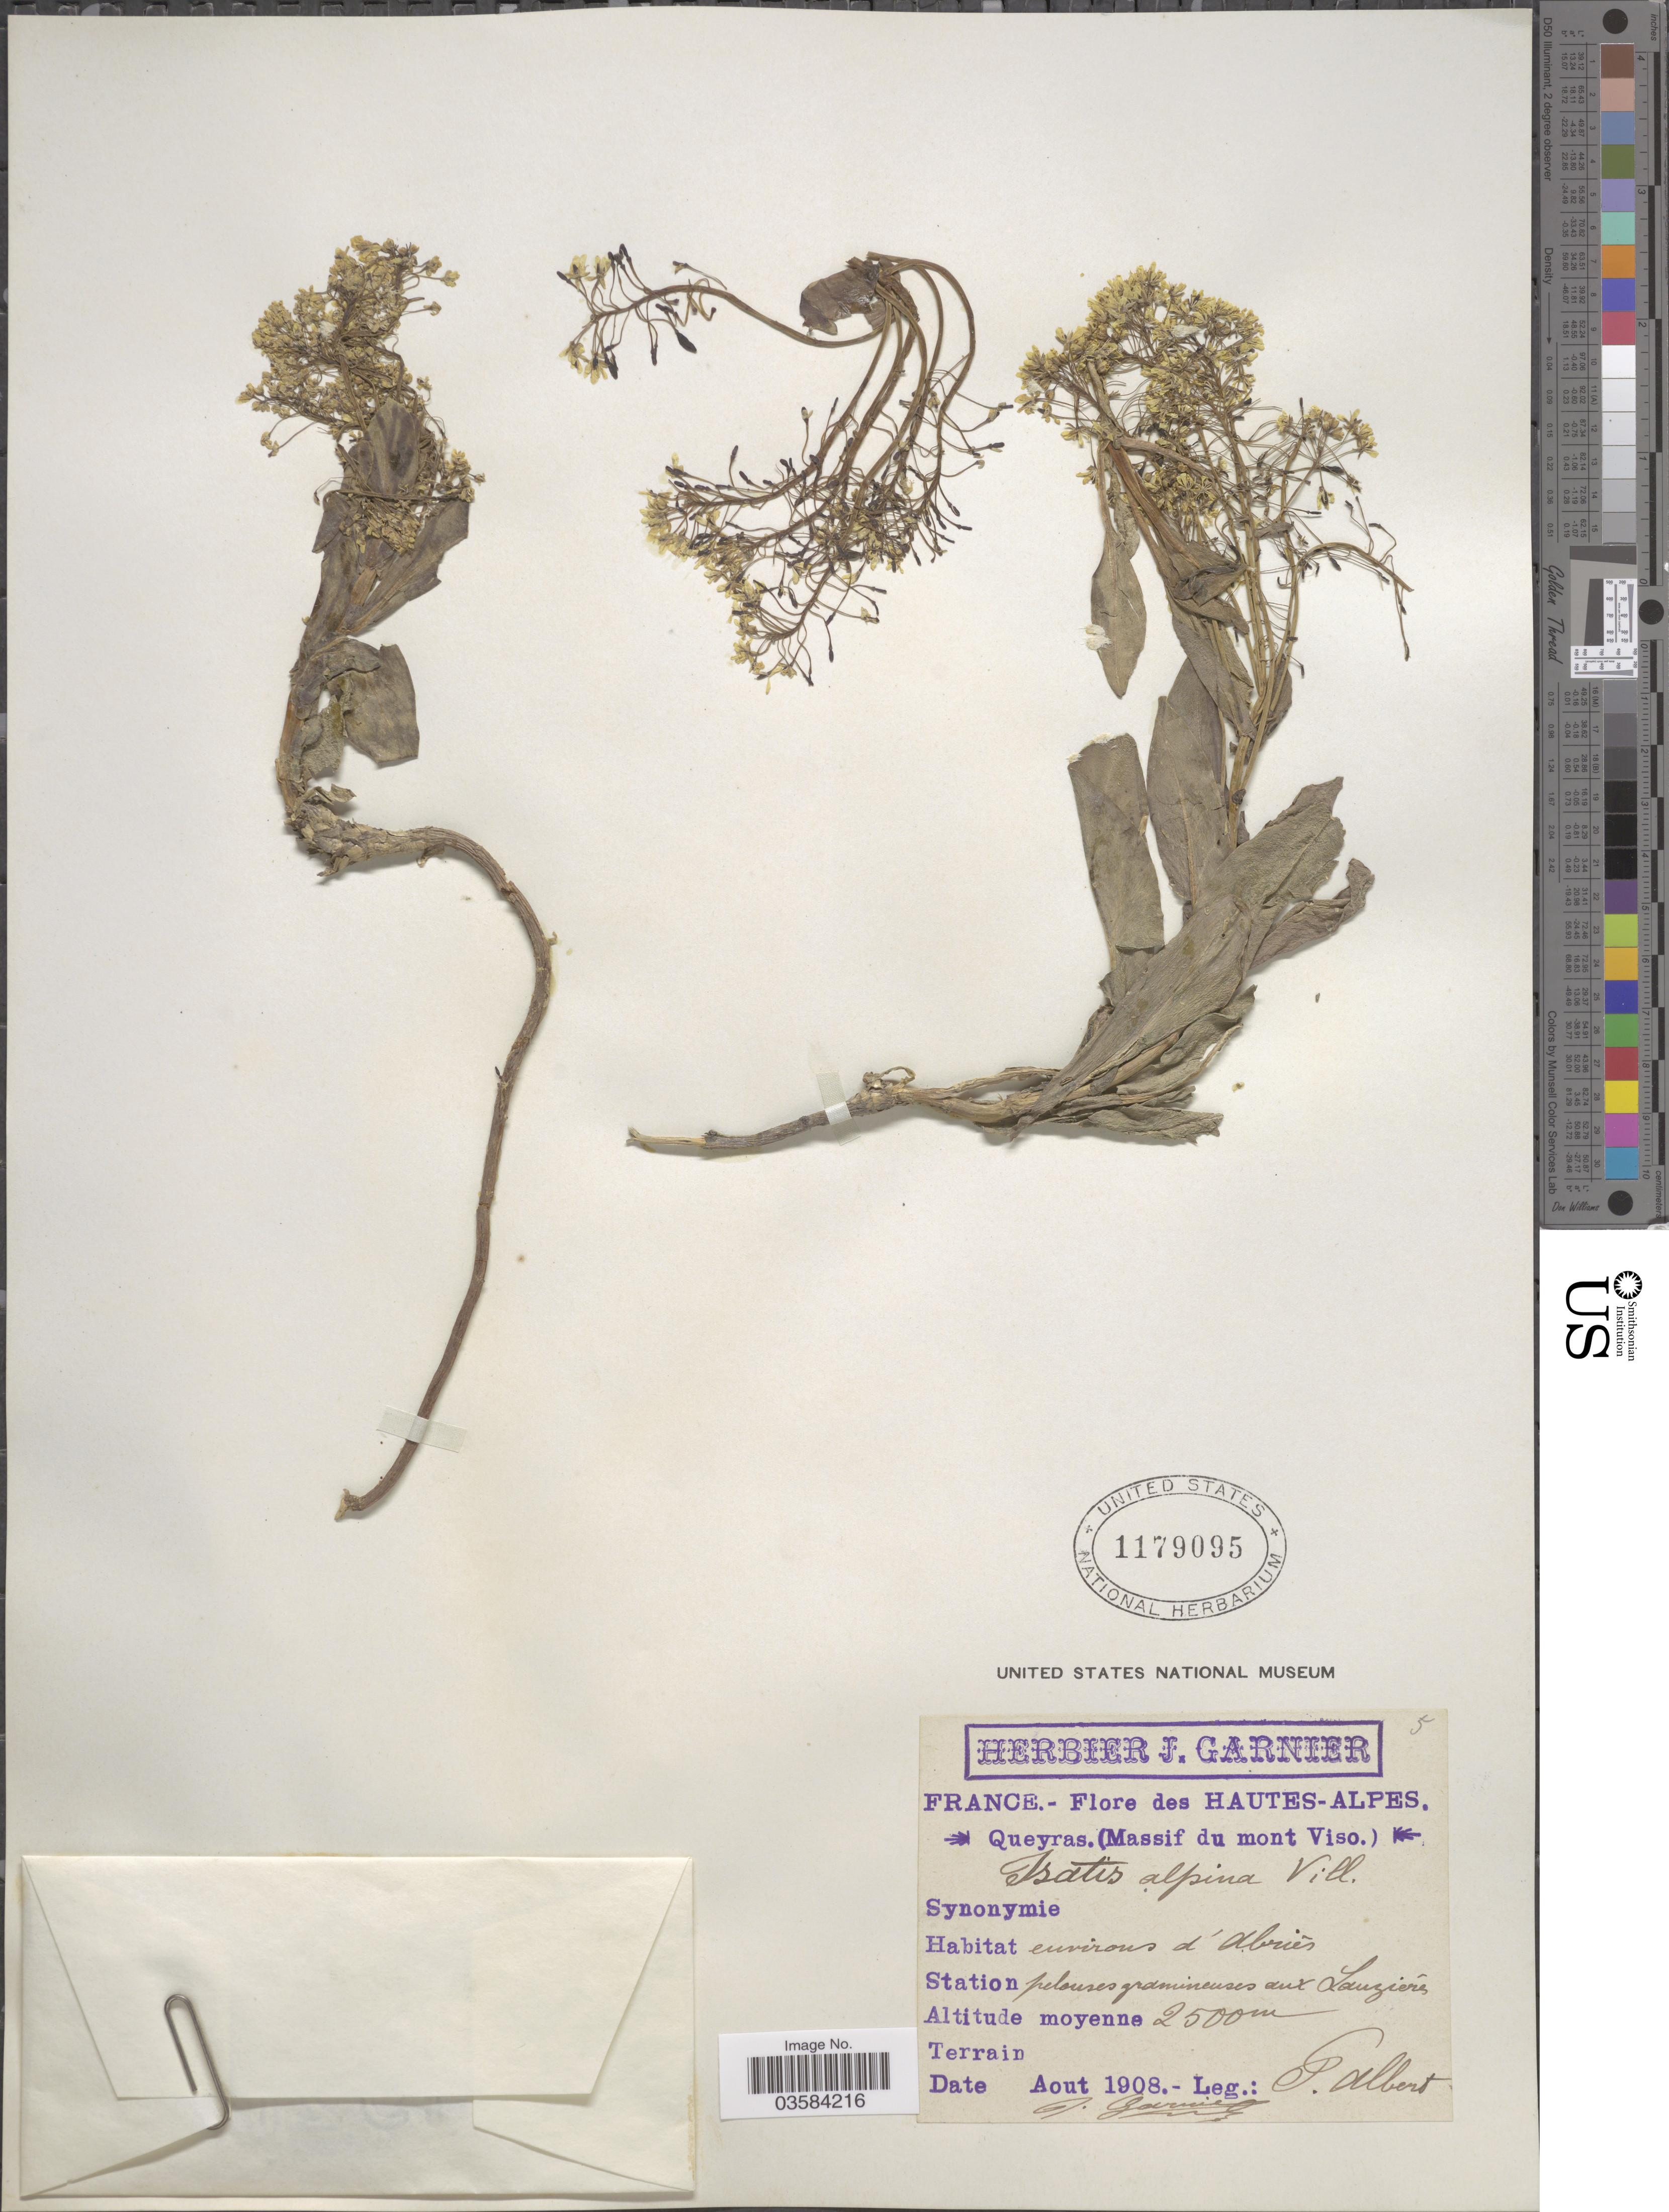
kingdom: Plantae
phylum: Tracheophyta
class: Magnoliopsida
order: Brassicales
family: Brassicaceae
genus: Isatis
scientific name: Isatis alpina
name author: All.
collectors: G. Albert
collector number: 5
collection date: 1908-08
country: France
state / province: Provence-Alpes-Côte d'Azur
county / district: Hautes-Alpes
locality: Hautes-Alpes. Queyras. (Massif du mont Viso). Environs d'Abriés [interpreted]. Pelouses gramineuses aux Lauzières.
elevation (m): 2500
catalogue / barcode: US 1179095